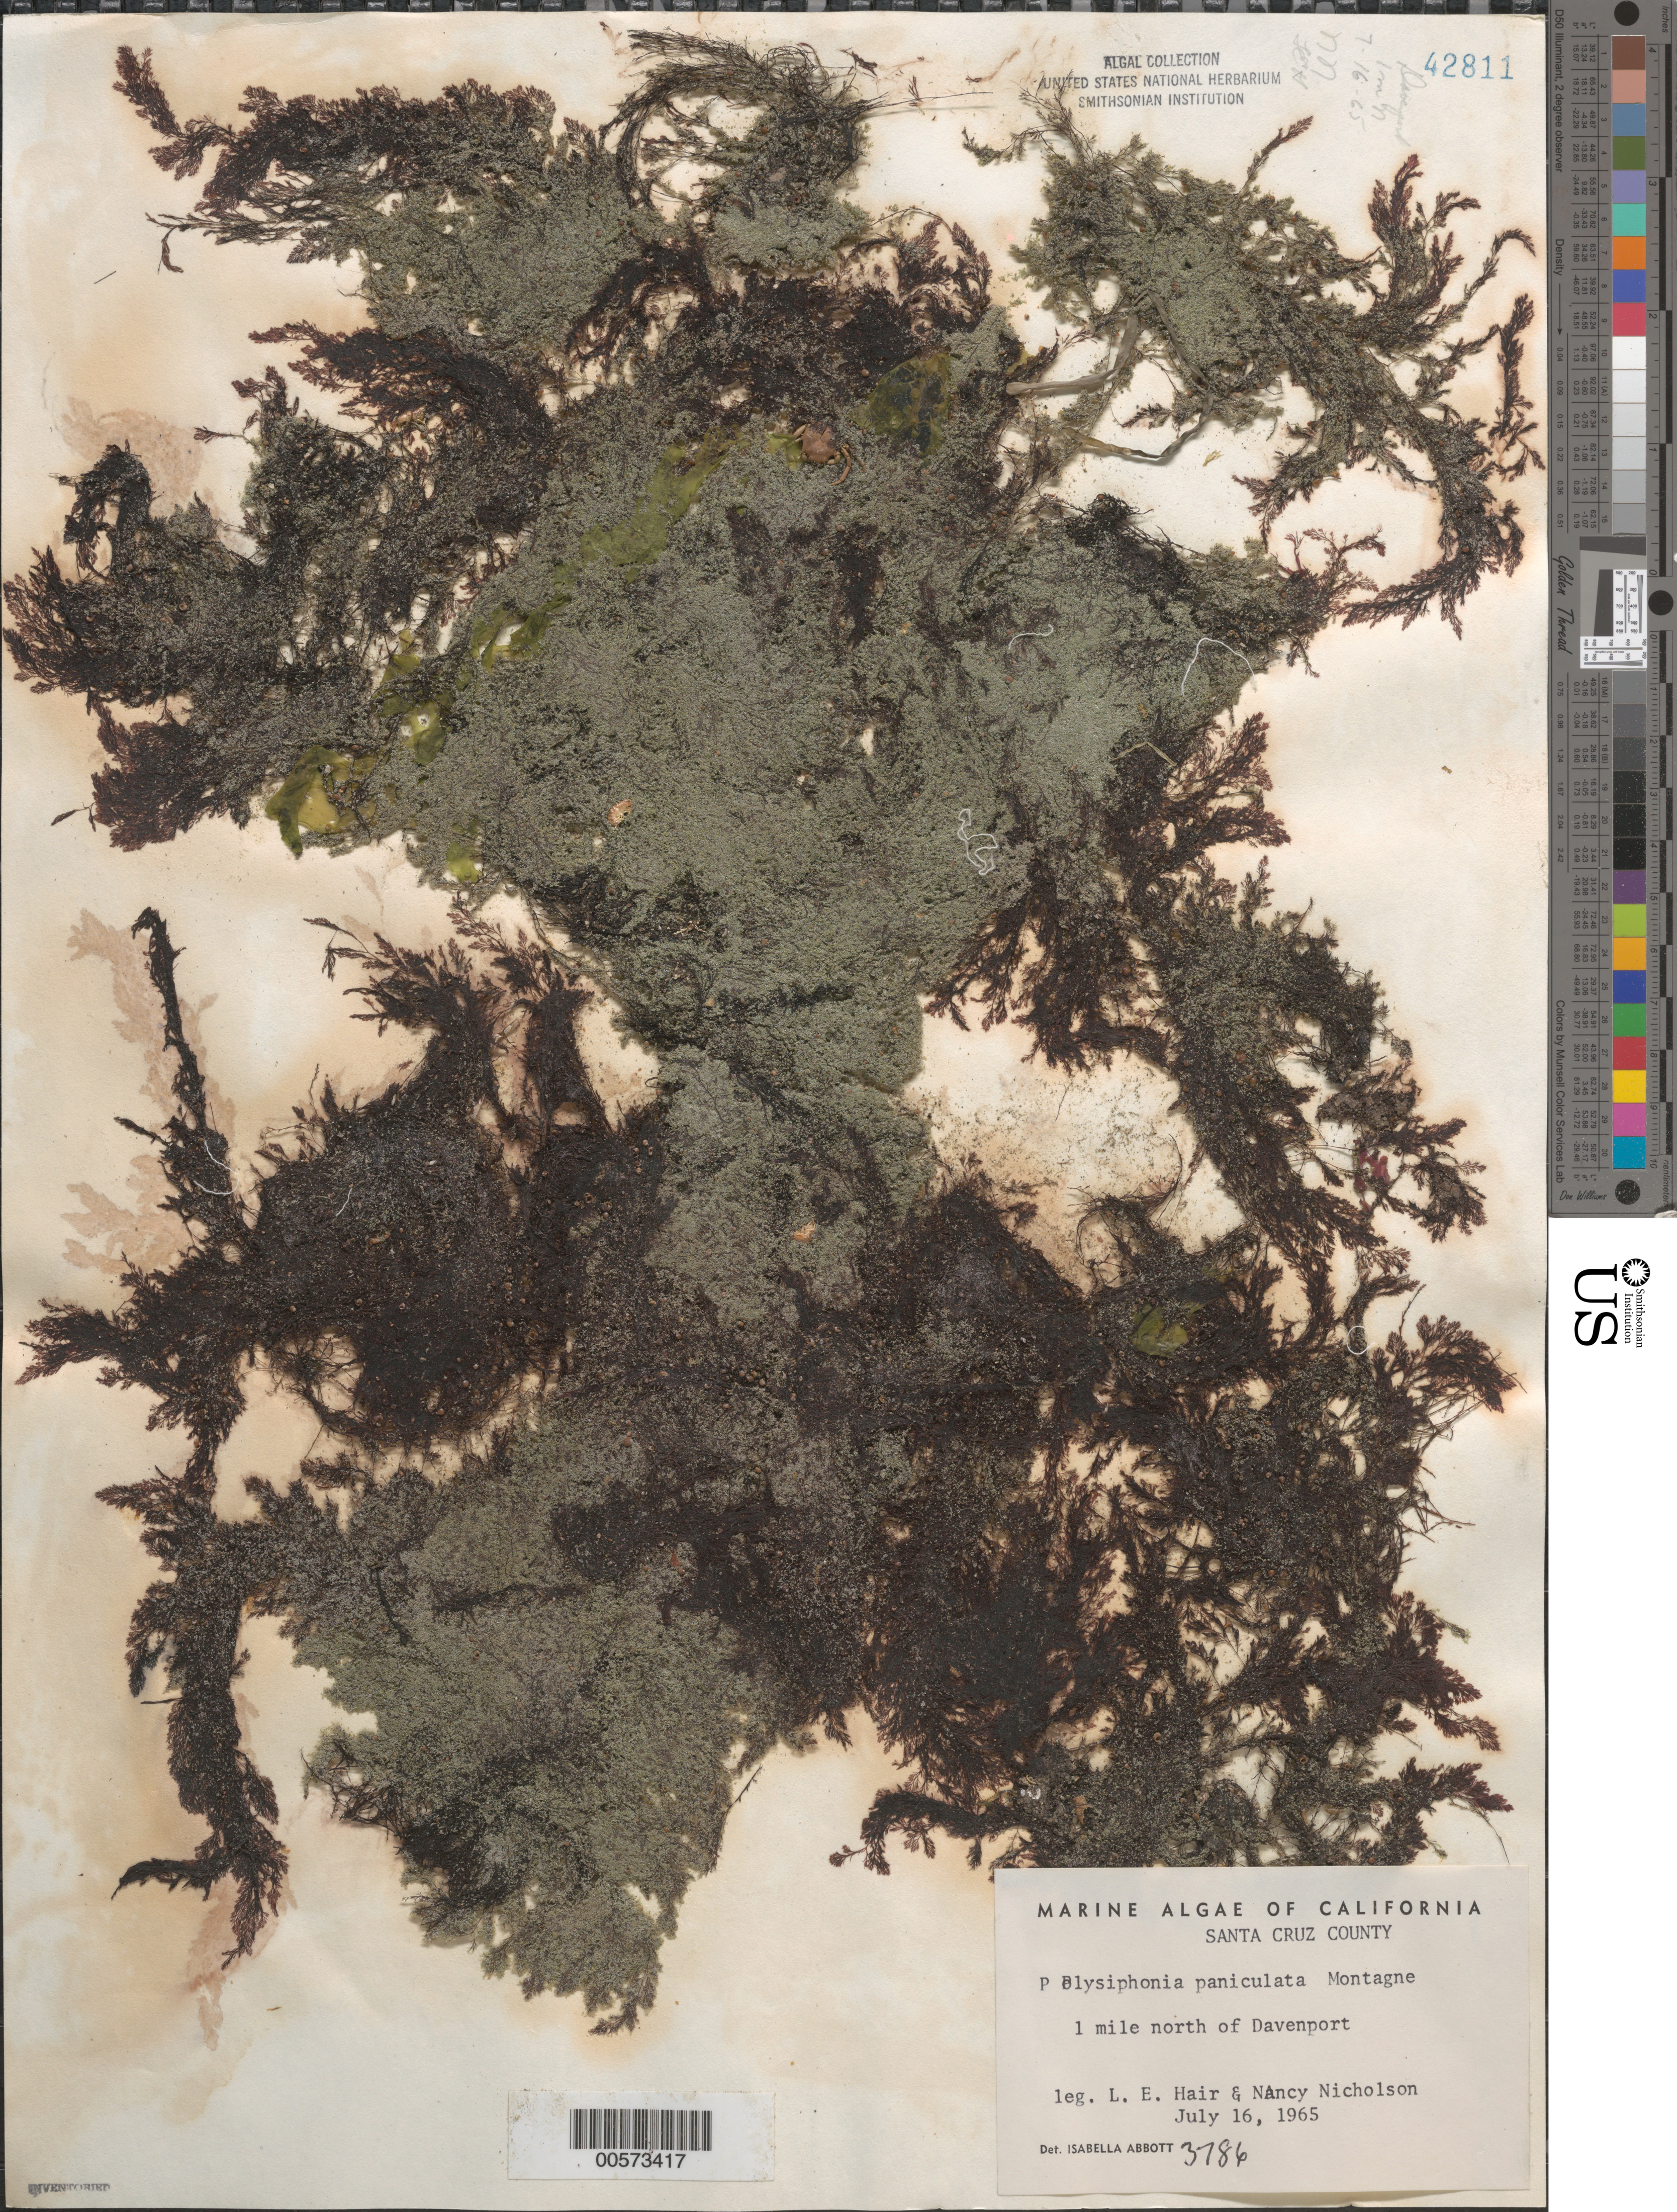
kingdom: Plantae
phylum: Rhodophyta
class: Florideophyceae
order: Ceramiales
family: Rhodomelaceae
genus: Eutrichosiphonia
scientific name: Eutrichosiphonia paniculata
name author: (Mont.) D.E.Bustamante & T.O. Cho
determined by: Algae name updating Project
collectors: L. Hair & N. Nicholson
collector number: IAA 3786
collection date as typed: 16 Jul 1965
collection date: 1965-07-16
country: United States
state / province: California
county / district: Santa Cruz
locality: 1 mile north of Davenport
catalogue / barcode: US 42811